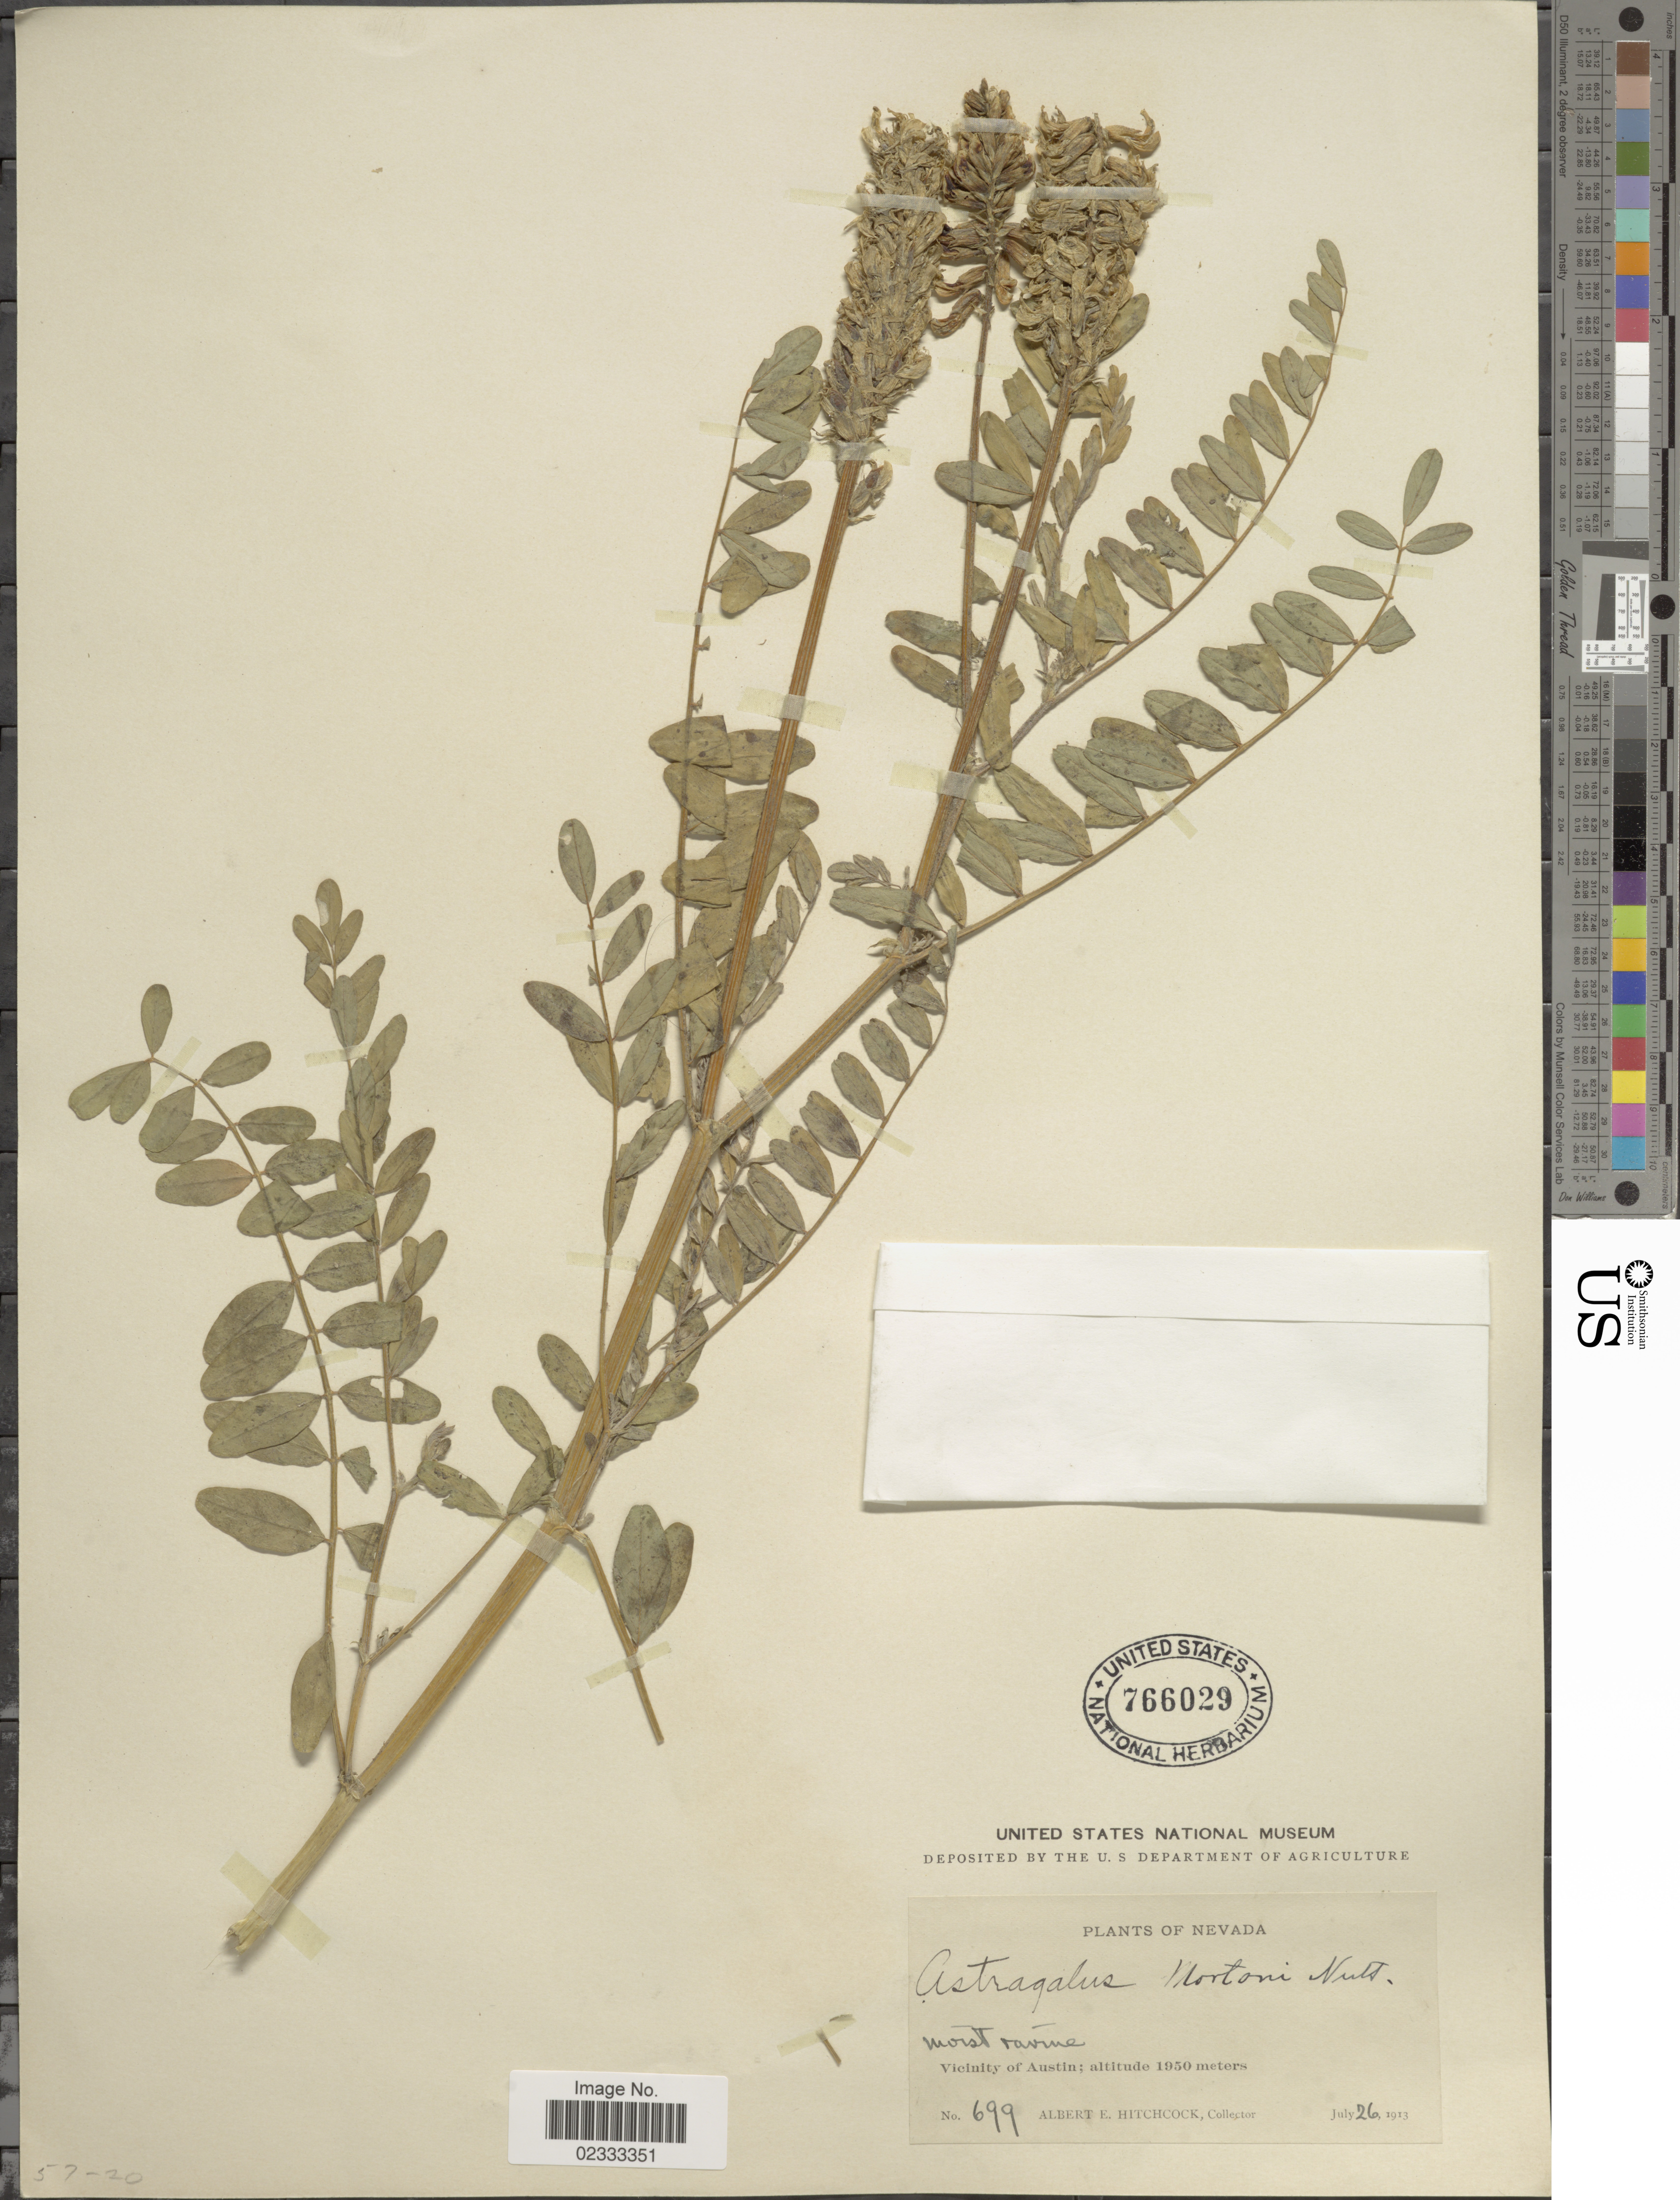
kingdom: Plantae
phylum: Tracheophyta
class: Magnoliopsida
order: Fabales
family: Fabaceae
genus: Astragalus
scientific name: Astragalus mortonii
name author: Nutt.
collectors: A. Hitchcock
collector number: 699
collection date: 1913-07-26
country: United States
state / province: Nevada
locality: Moist ravine, Vicinity of Austin.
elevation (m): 1950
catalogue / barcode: US 766029